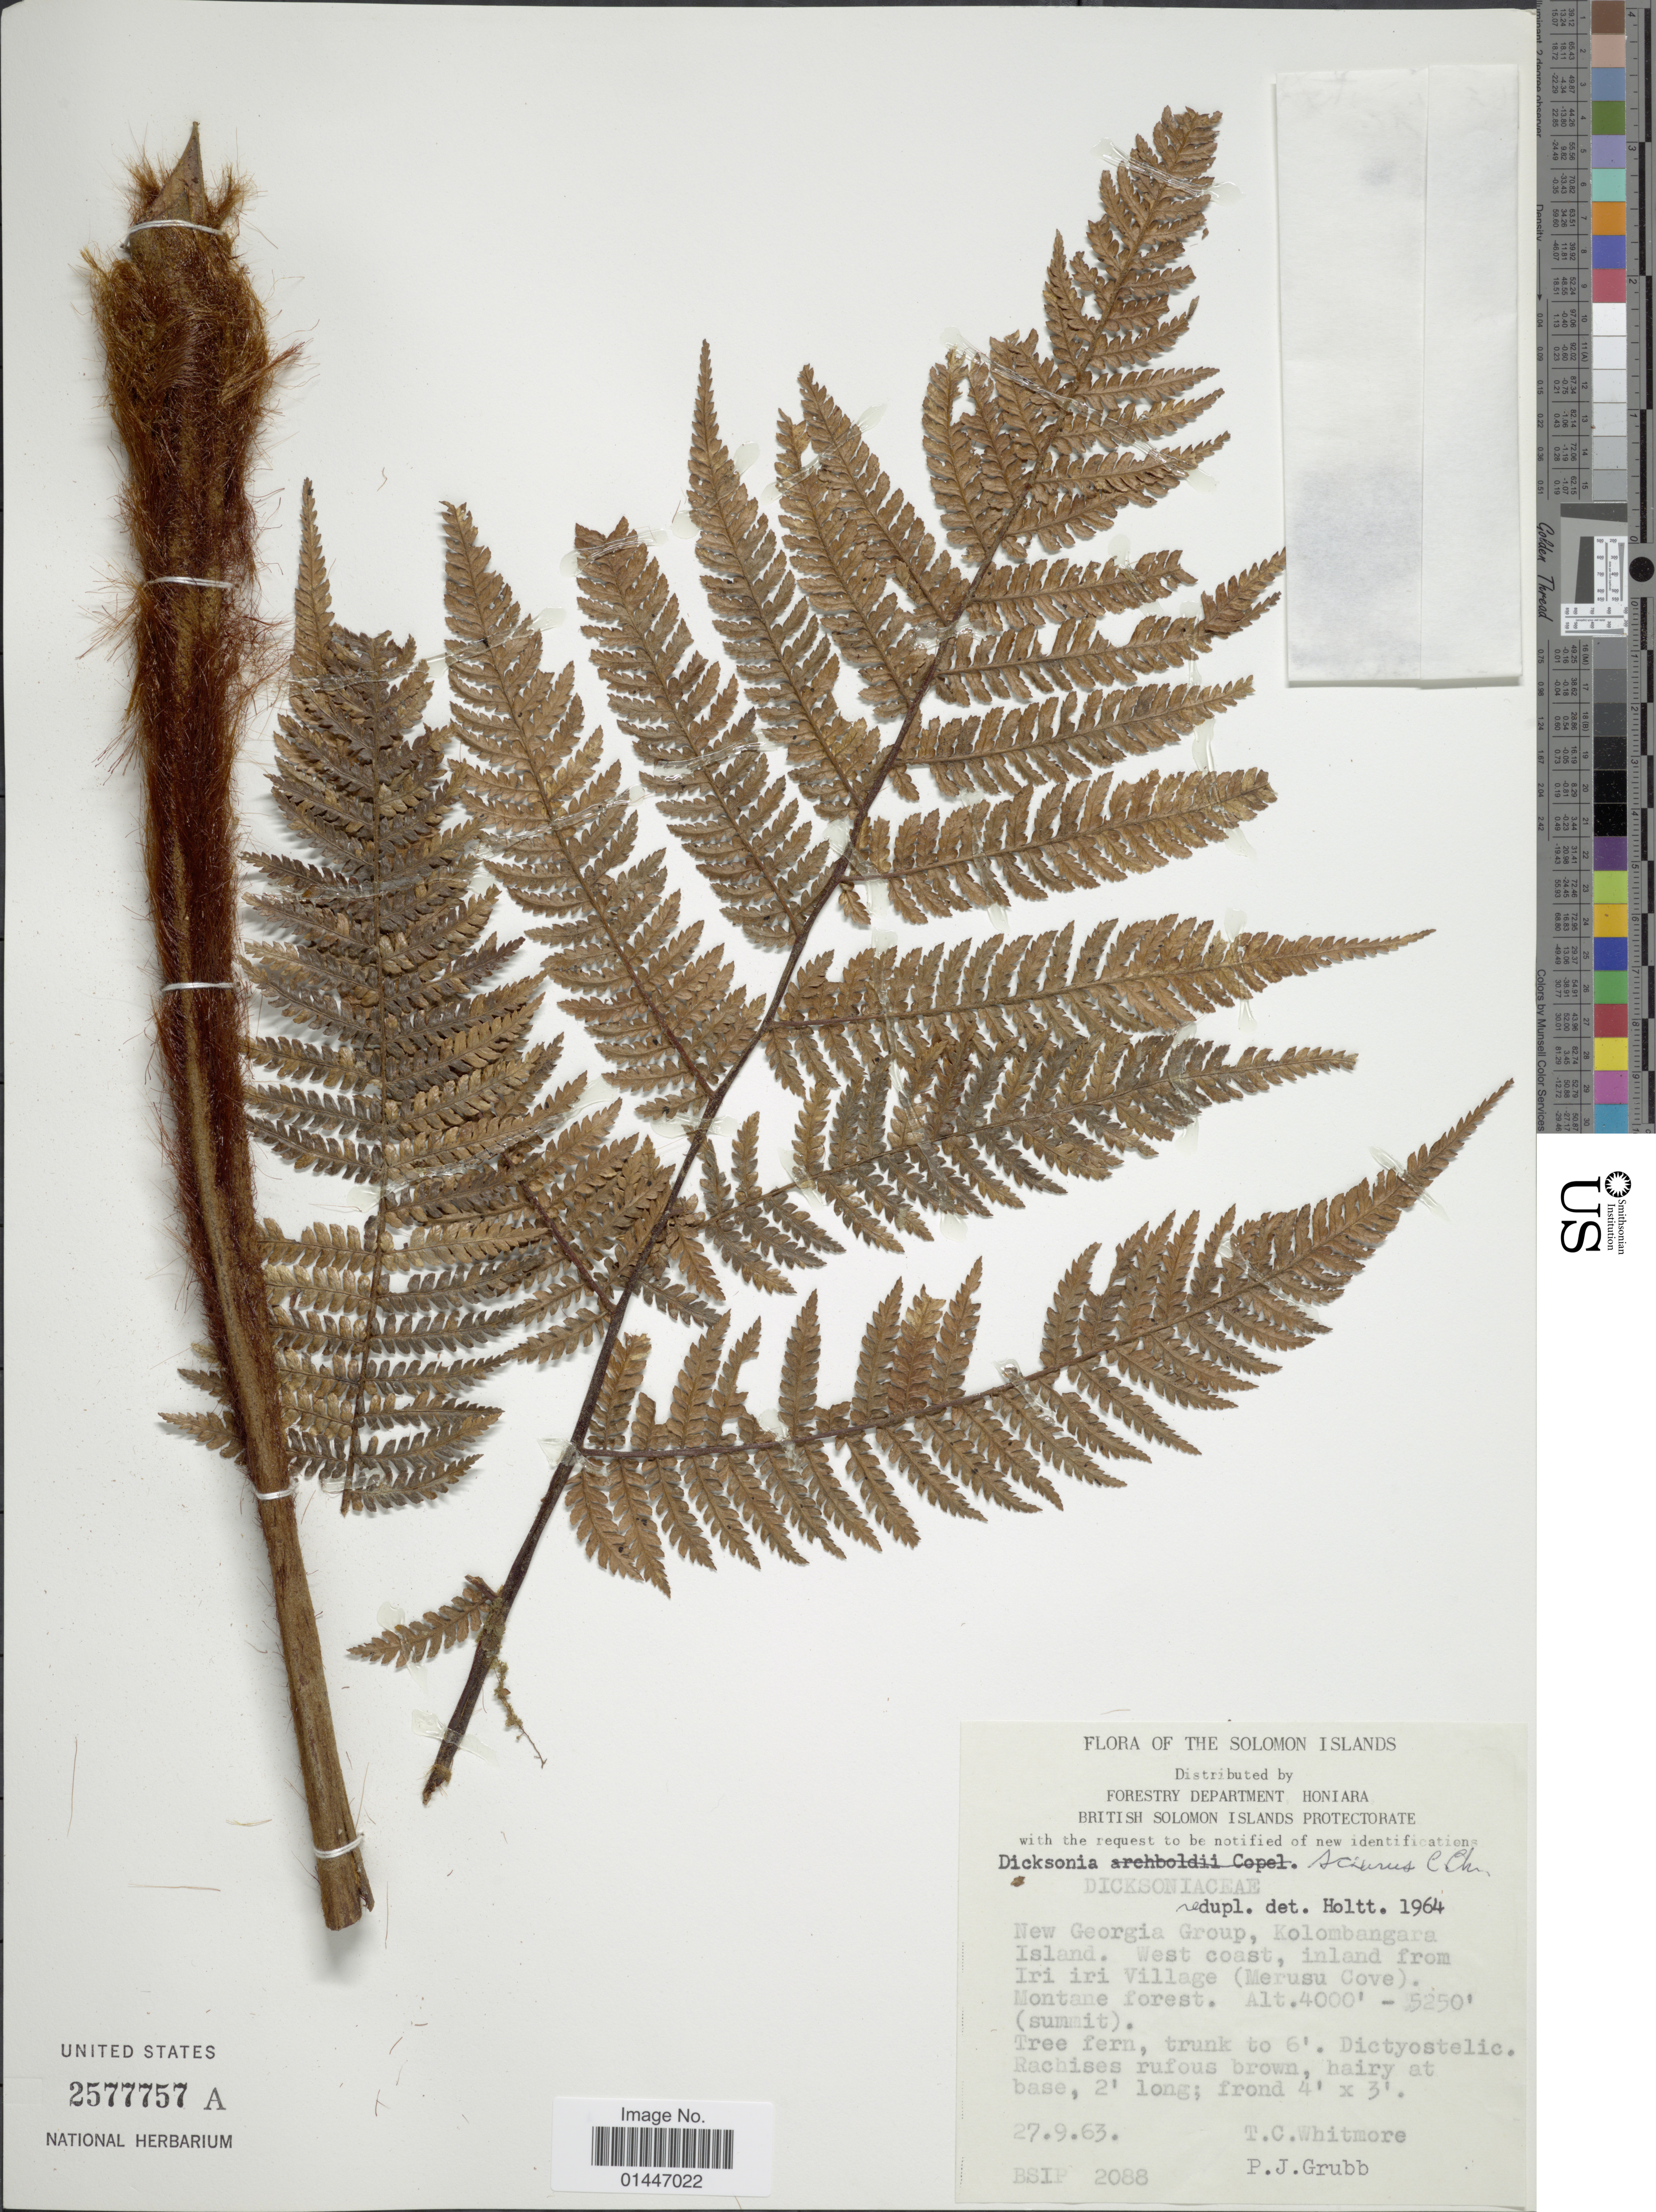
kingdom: Plantae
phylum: Tracheophyta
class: Polypodiopsida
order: Cyatheales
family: Dicksoniaceae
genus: Dicksonia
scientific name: Dicksonia squarrosa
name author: Sw.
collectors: T. C. Whitmore & P. J. Grubb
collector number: BSIP 2088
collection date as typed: Transcribed d/m/y: 27/9/63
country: Solomon Islands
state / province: Solomon Islands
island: Kolombangara [Nduke]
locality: New Georgia Group, Kolombangara Island. West Coast, inland from Iri iri Village ( Merusu Cove), Montane forest (summit)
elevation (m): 1219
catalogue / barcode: US 2577757A